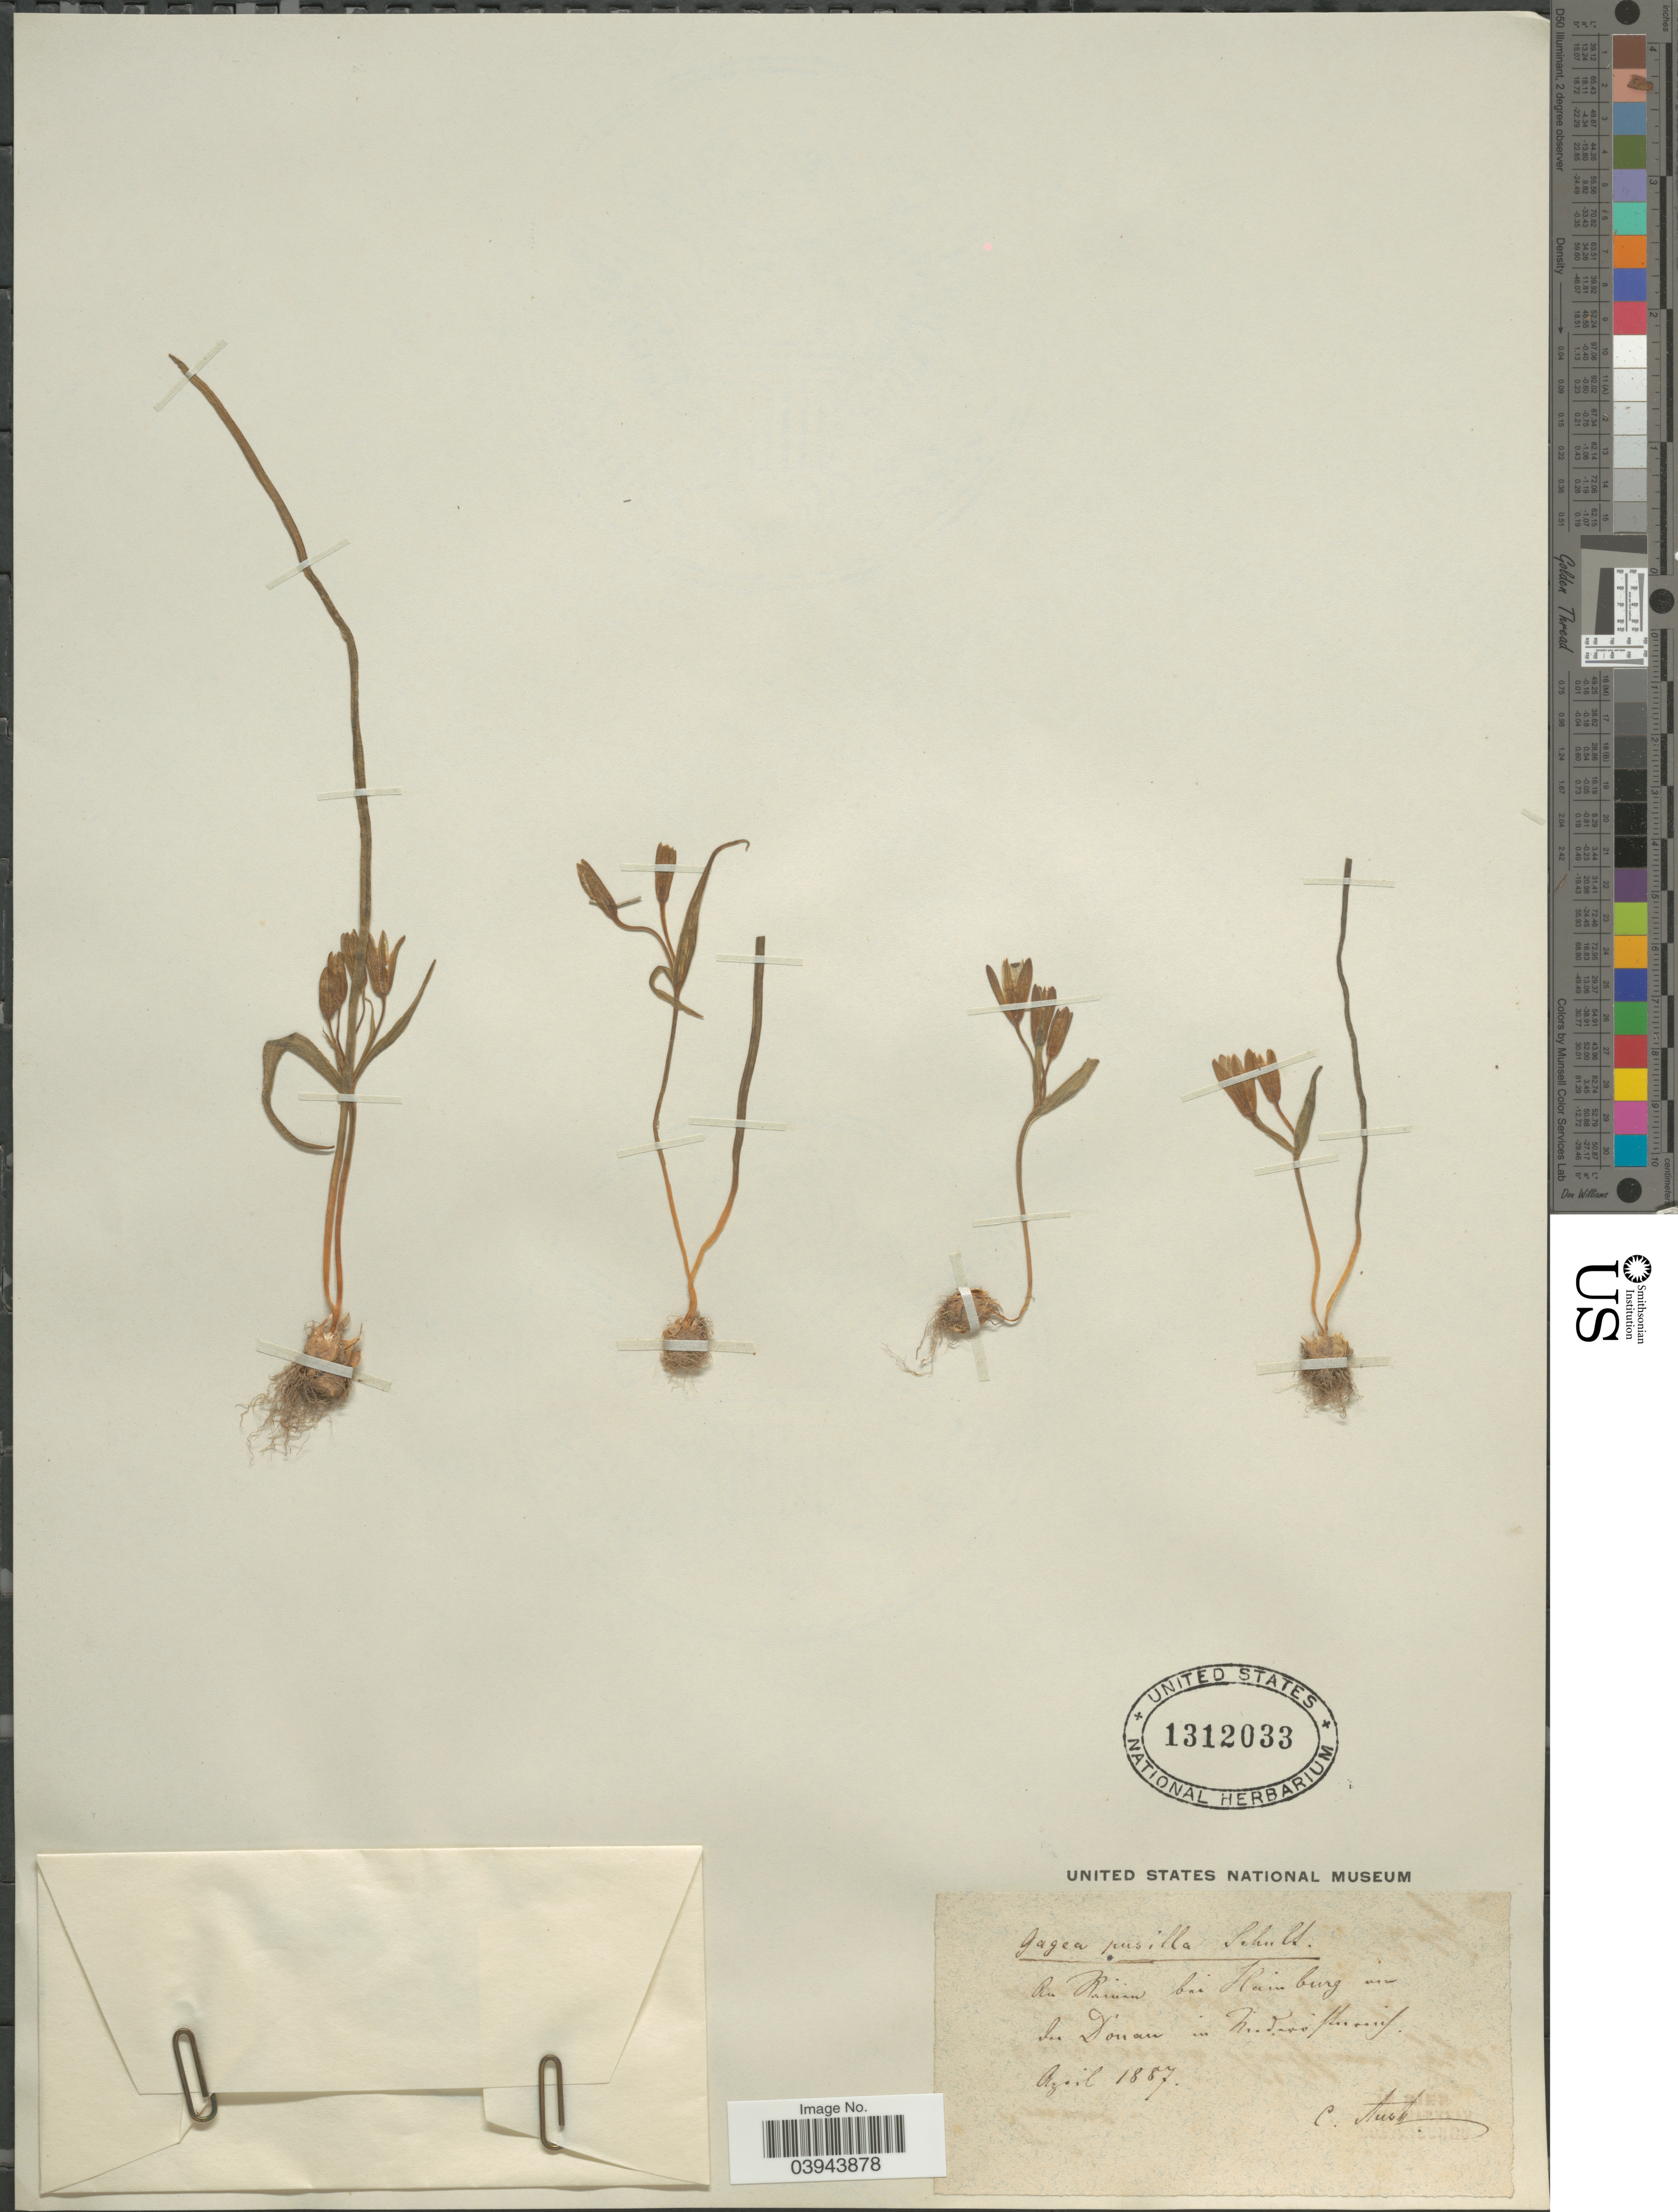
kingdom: Plantae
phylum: Tracheophyta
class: Liliopsida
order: Liliales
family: Liliaceae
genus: Gagea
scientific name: Gagea pusilla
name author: (F.W. Schmidt) Sweet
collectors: C. Aust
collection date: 1887-04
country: Germany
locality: Au Rosian bai Hamburg im bai Donau in Niedanofluronf. [interpreted]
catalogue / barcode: US 1312033